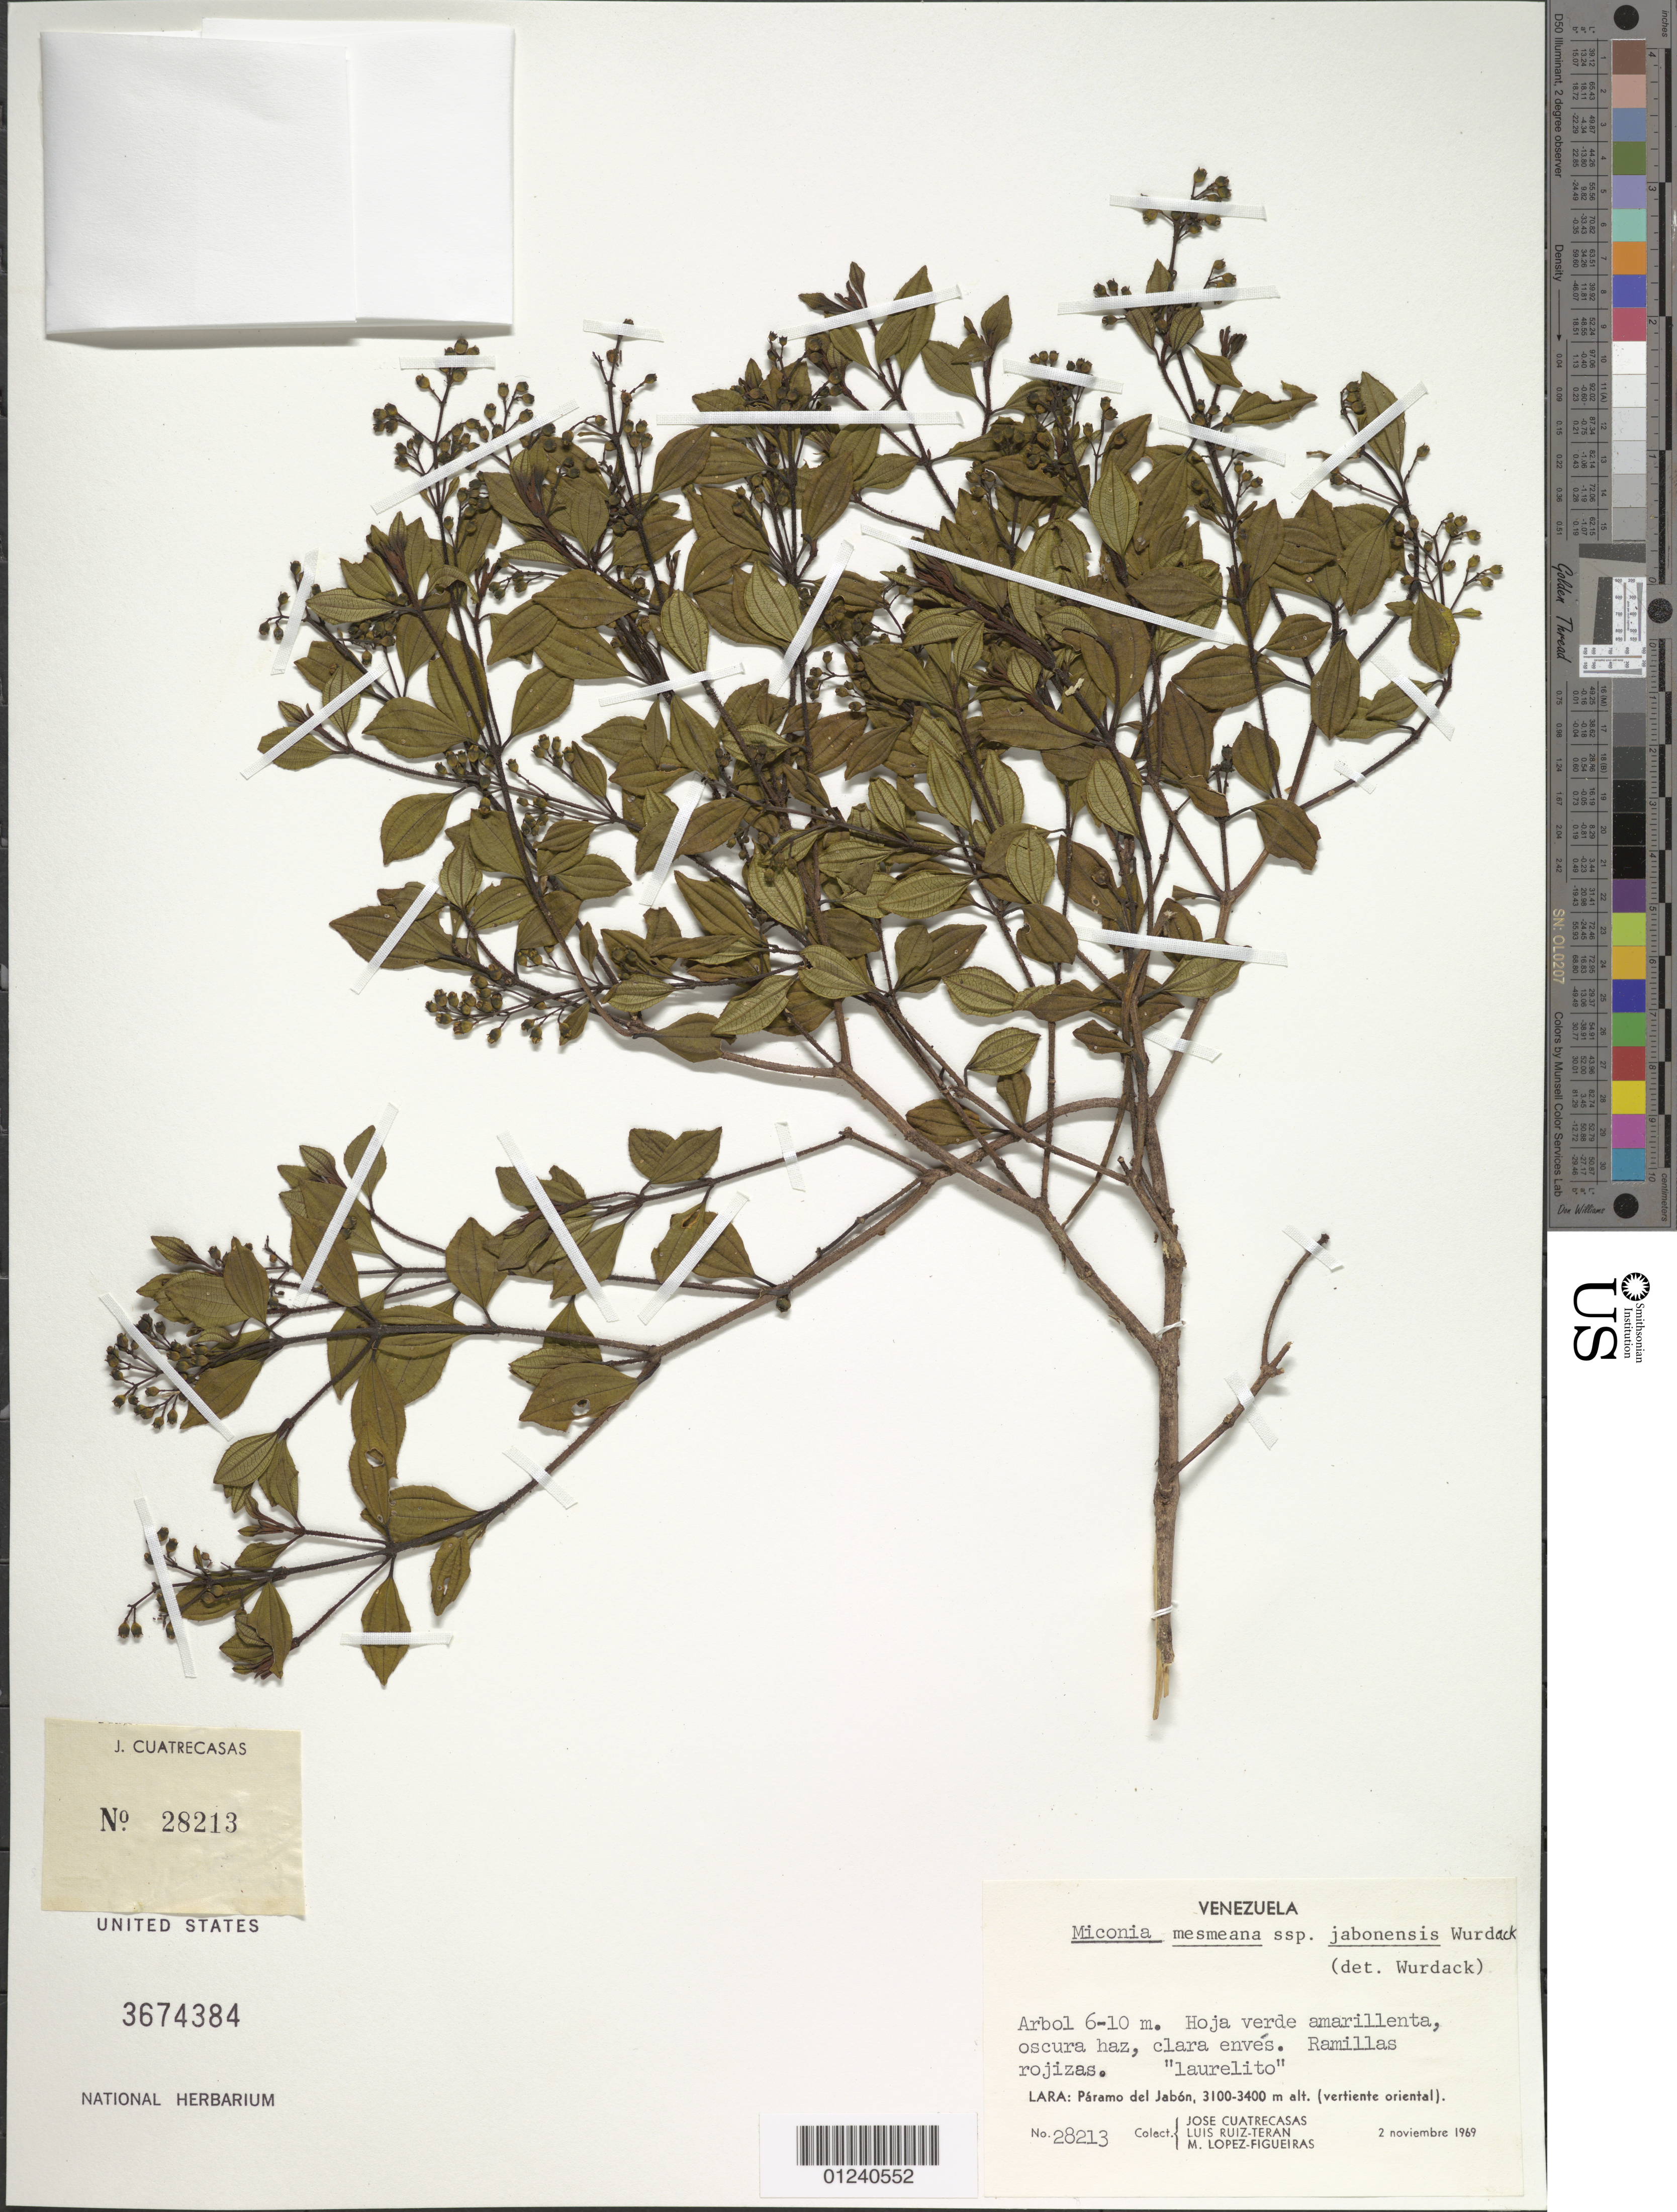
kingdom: Plantae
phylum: Tracheophyta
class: Magnoliopsida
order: Myrtales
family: Melastomataceae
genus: Miconia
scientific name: Miconia mesmeana subsp. jabonensis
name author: Wurdack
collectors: J. Cuatrecasas, L. E. Ruíz-Terán & M. López Figueiras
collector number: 28213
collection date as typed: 02 Nov 1969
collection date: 1969-11-02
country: Venezuela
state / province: Lara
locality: Paramo del Jabon, eastern slope.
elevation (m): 3100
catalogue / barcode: US 3674384